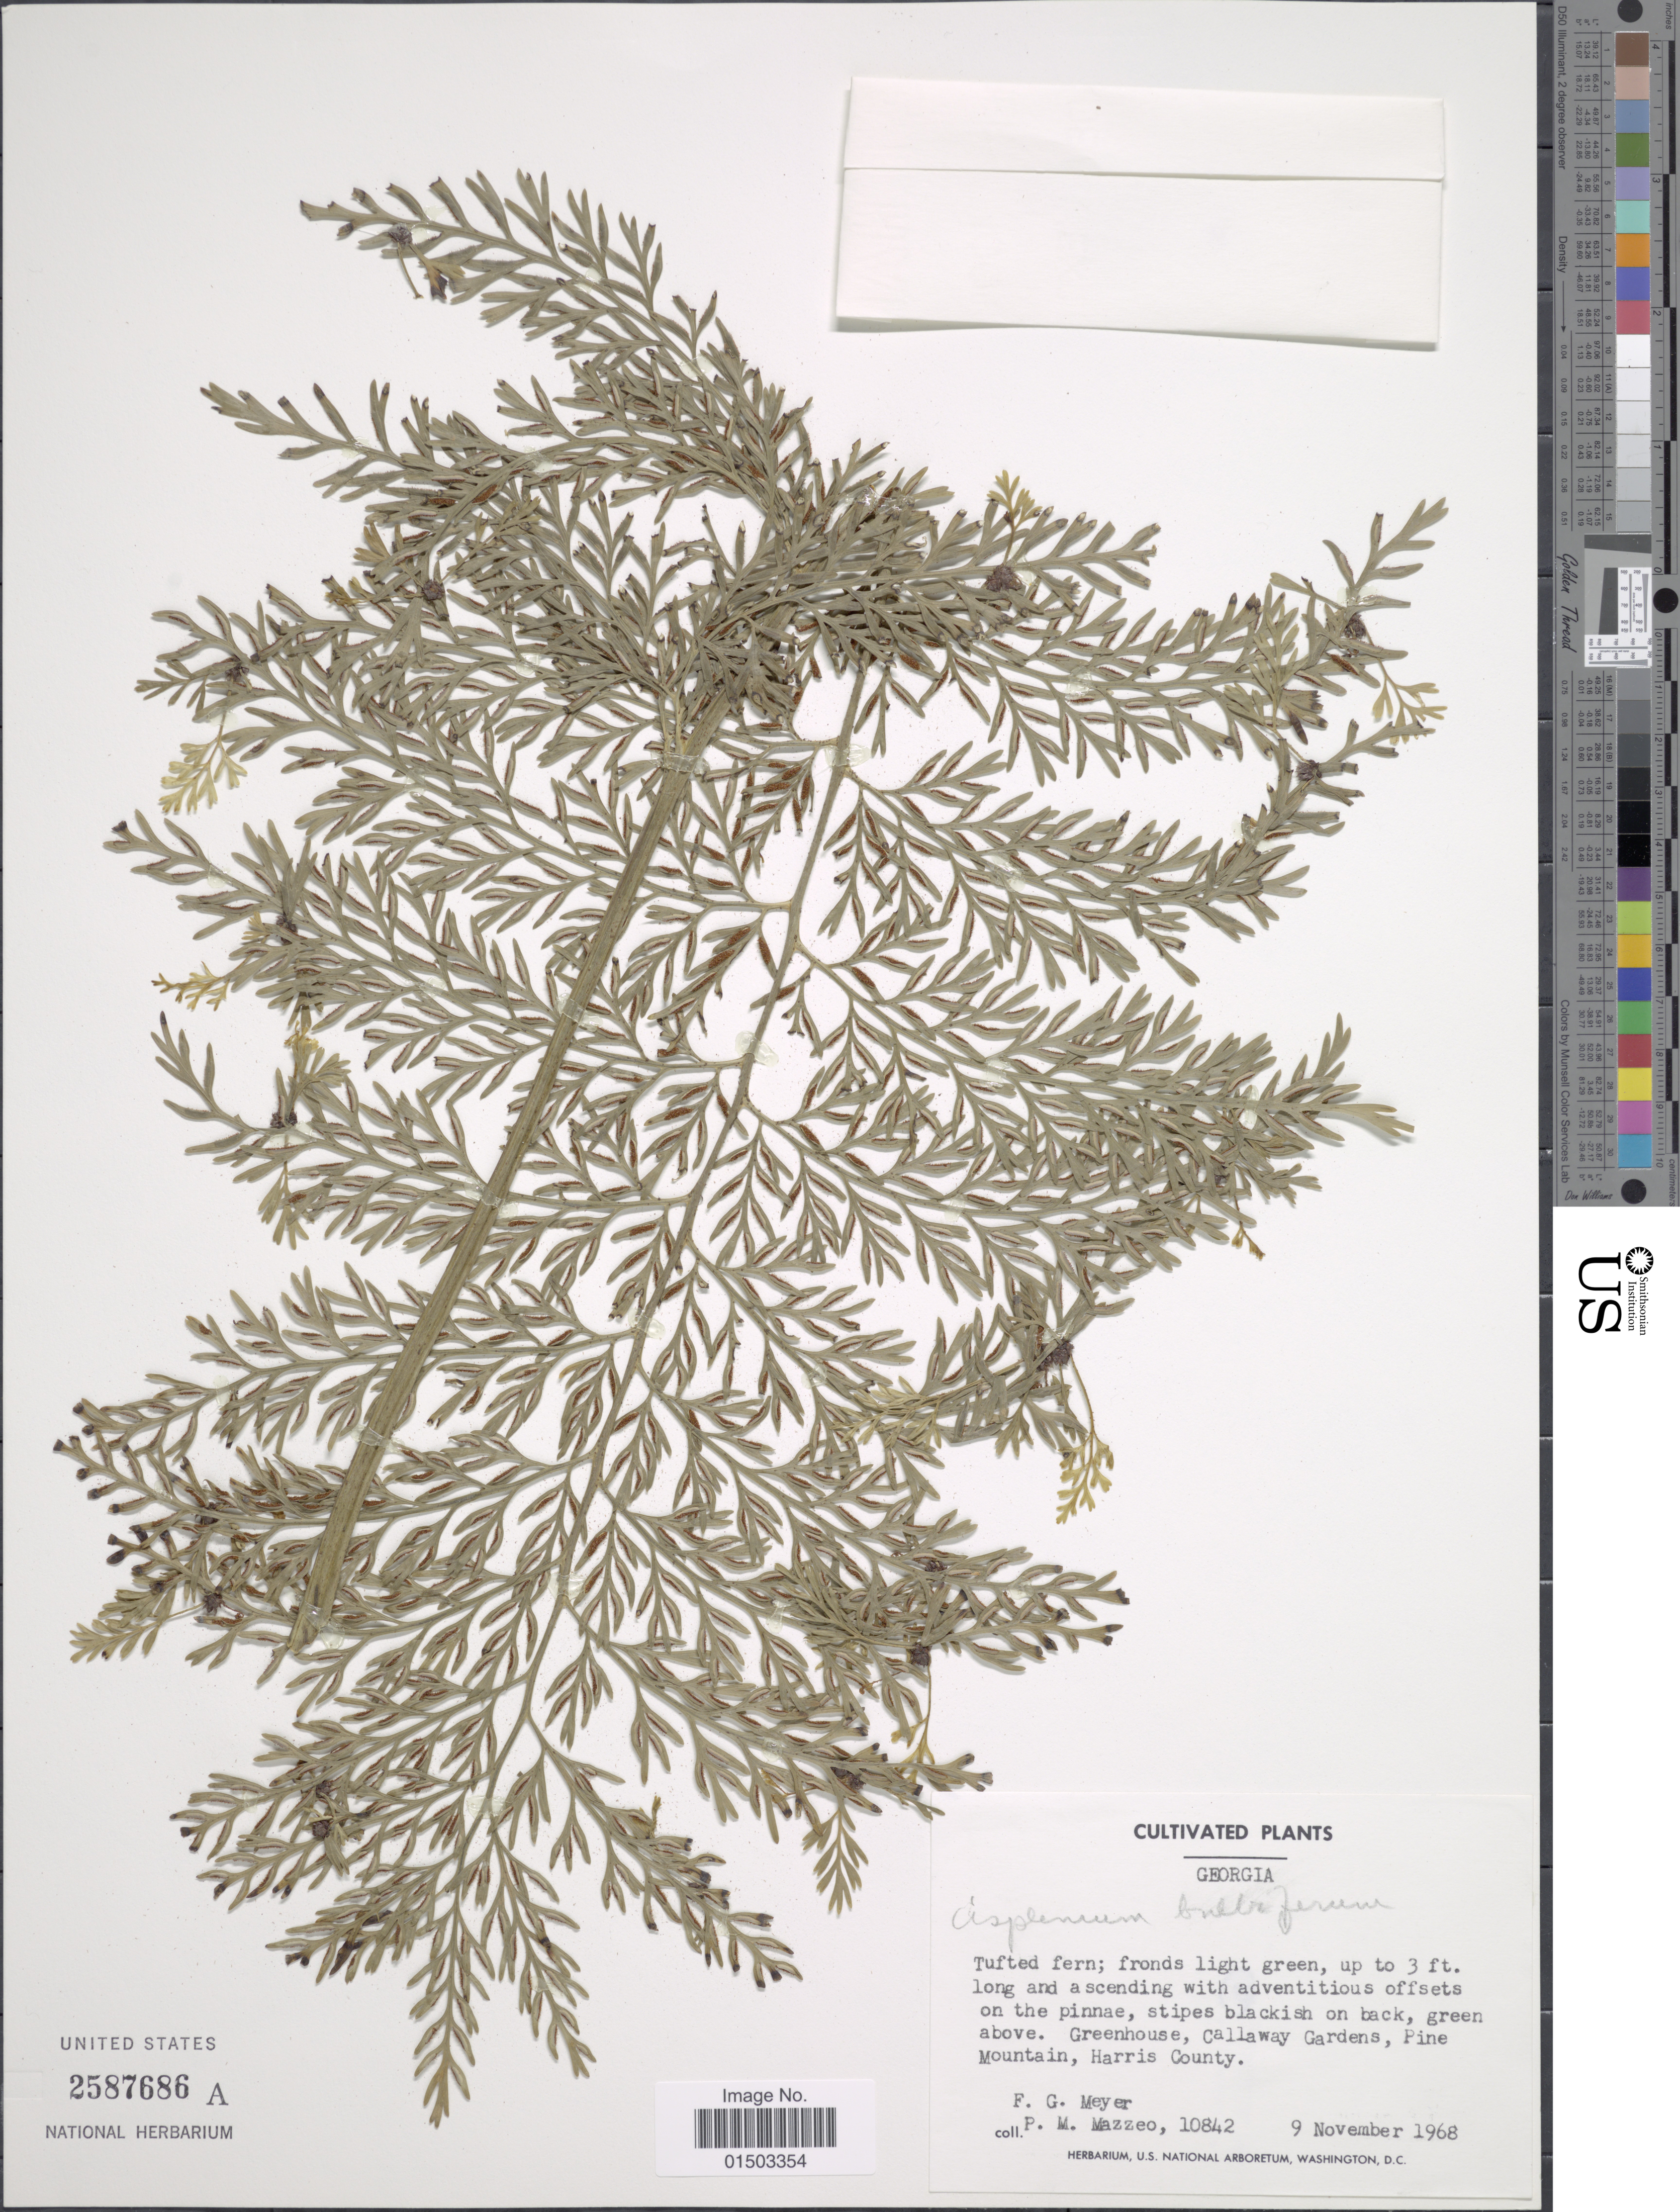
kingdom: Plantae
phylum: Tracheophyta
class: Polypodiopsida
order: Polypodiales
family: Aspleniaceae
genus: Asplenium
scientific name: Asplenium bulbiferum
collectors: F. G. Meyer & P. Mazzeo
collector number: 10842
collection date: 1968-11-09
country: United States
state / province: Georgia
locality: Greenhouse, Callaway Gardens, Pine Mountain, Harris County. Georgia.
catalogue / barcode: US 2587686A